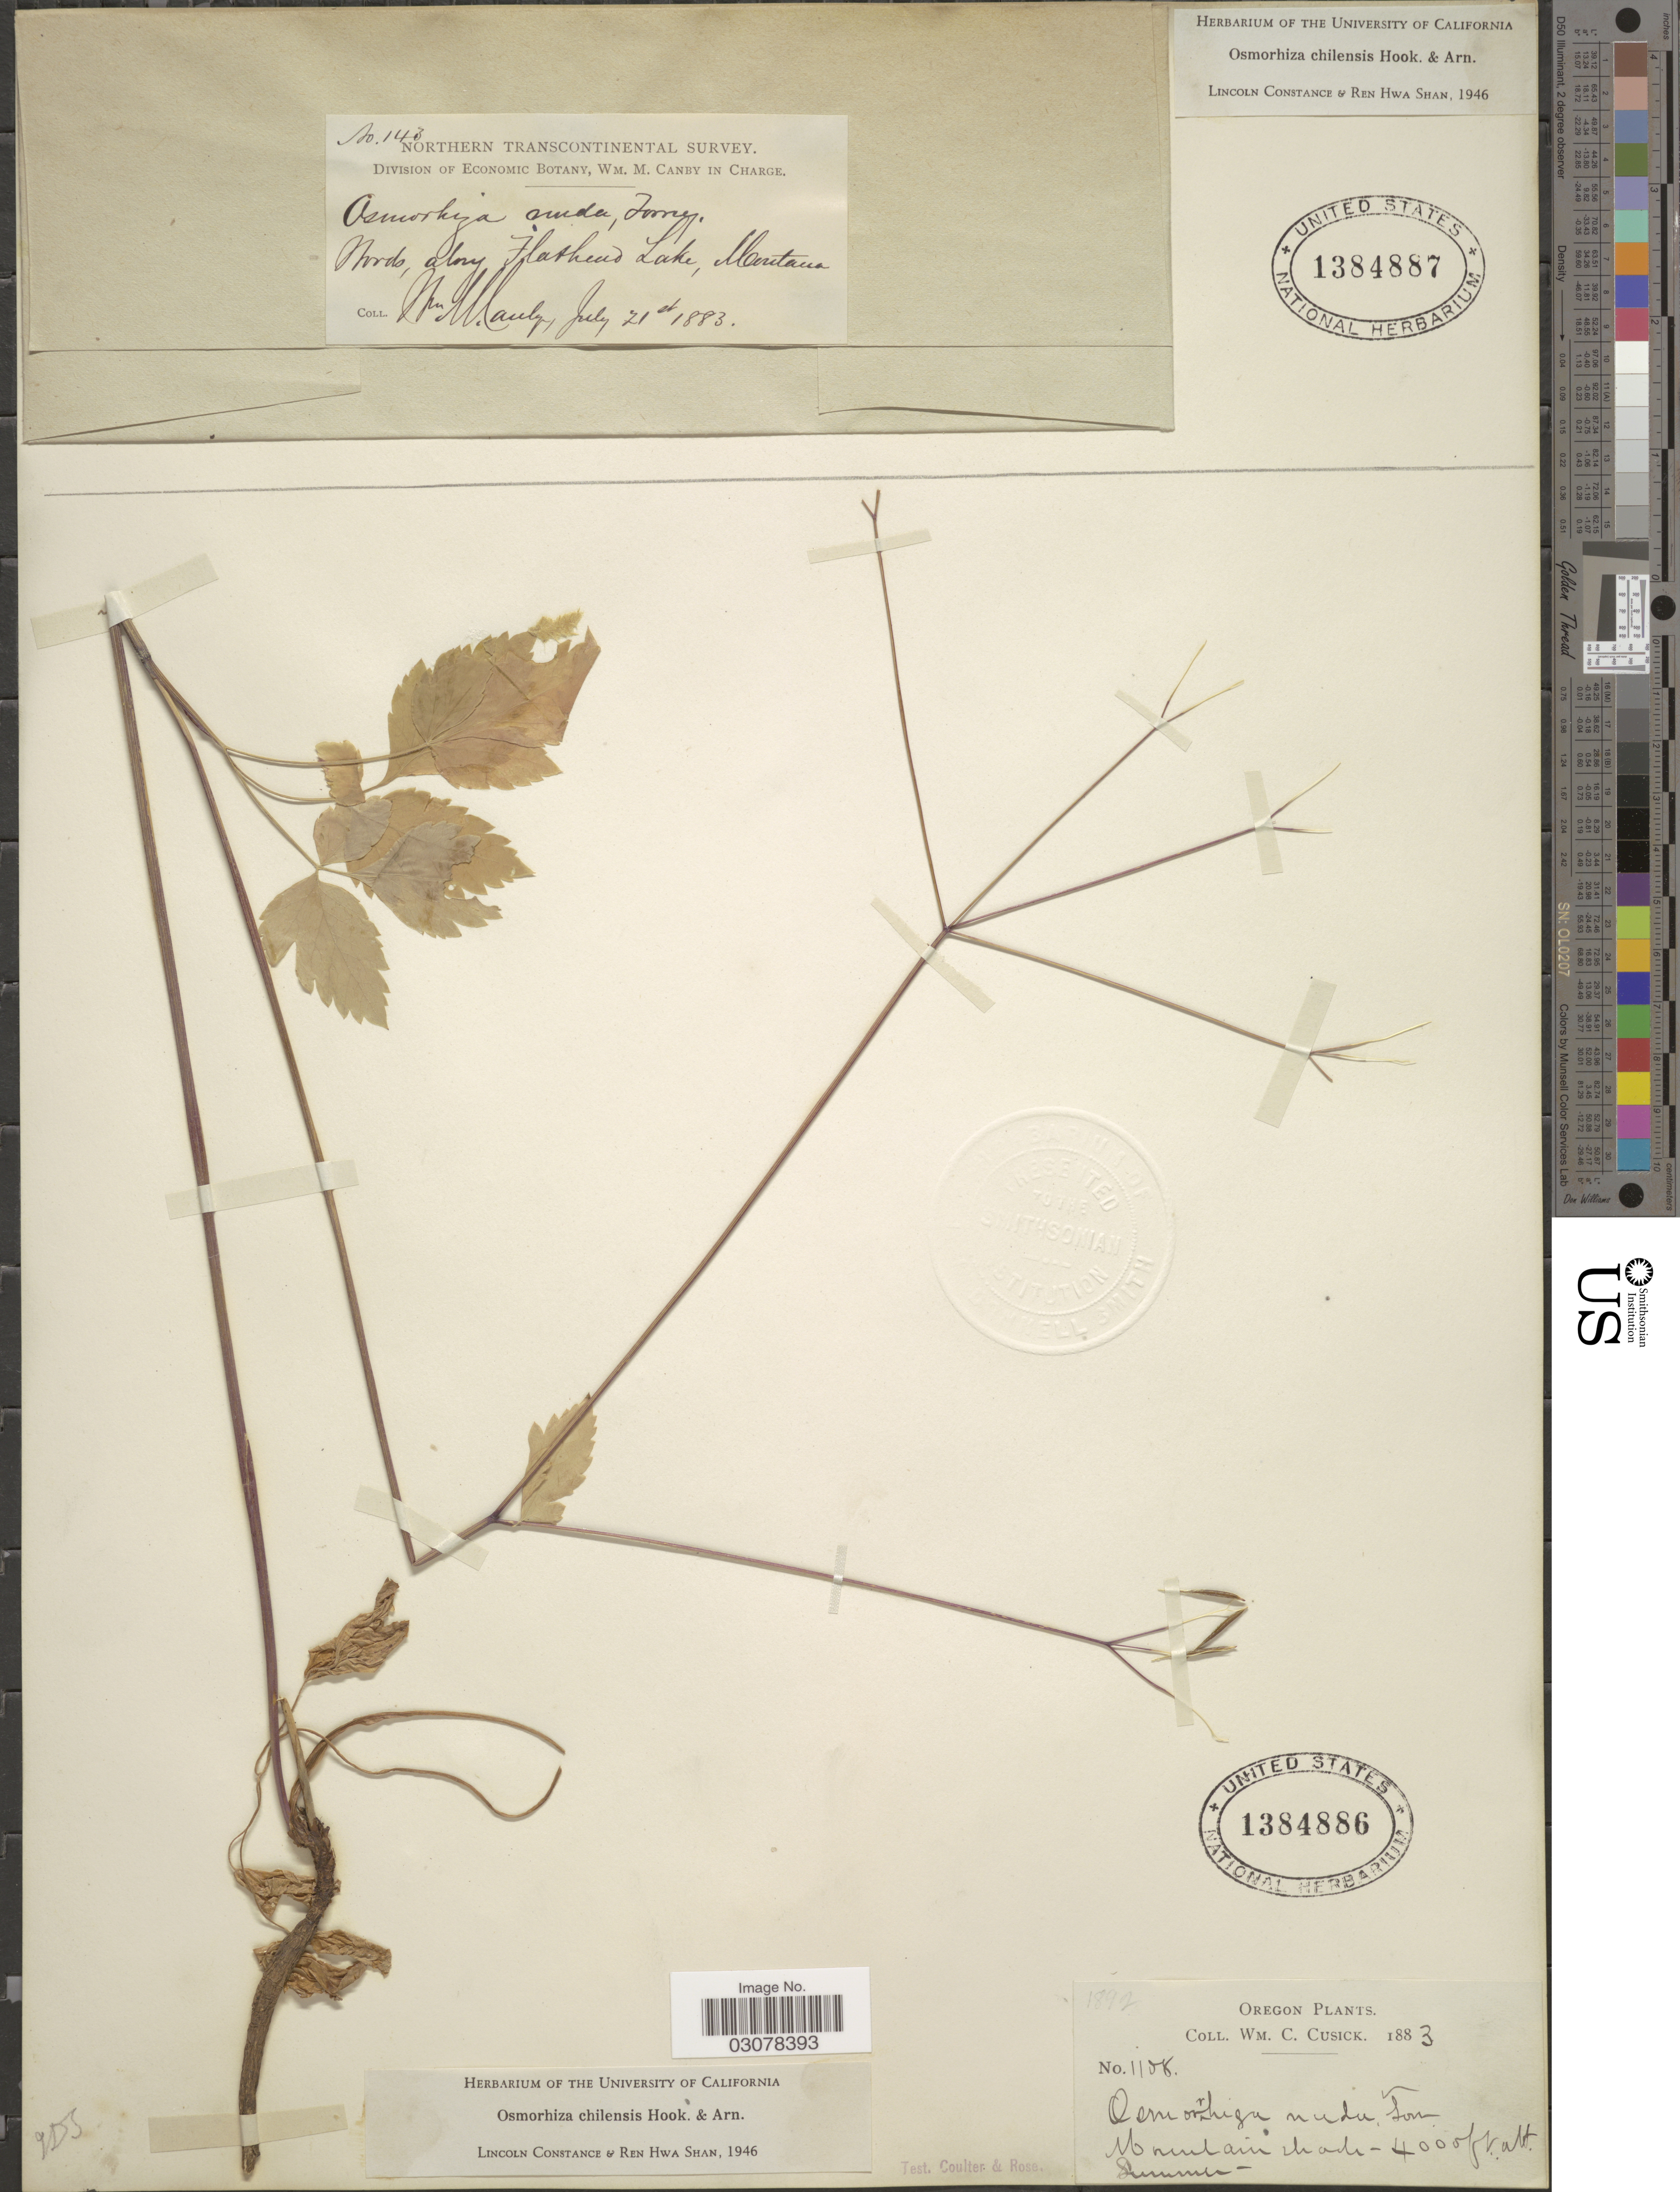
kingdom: Plantae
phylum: Tracheophyta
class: Magnoliopsida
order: Apiales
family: Apiaceae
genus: Osmorhiza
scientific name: Osmorhiza chilensis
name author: Hook. & Arn.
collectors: W. M. Canby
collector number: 140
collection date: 1883-07-21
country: United States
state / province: Montana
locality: Woods, along Flathead Lake.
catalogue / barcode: US 1384887-2